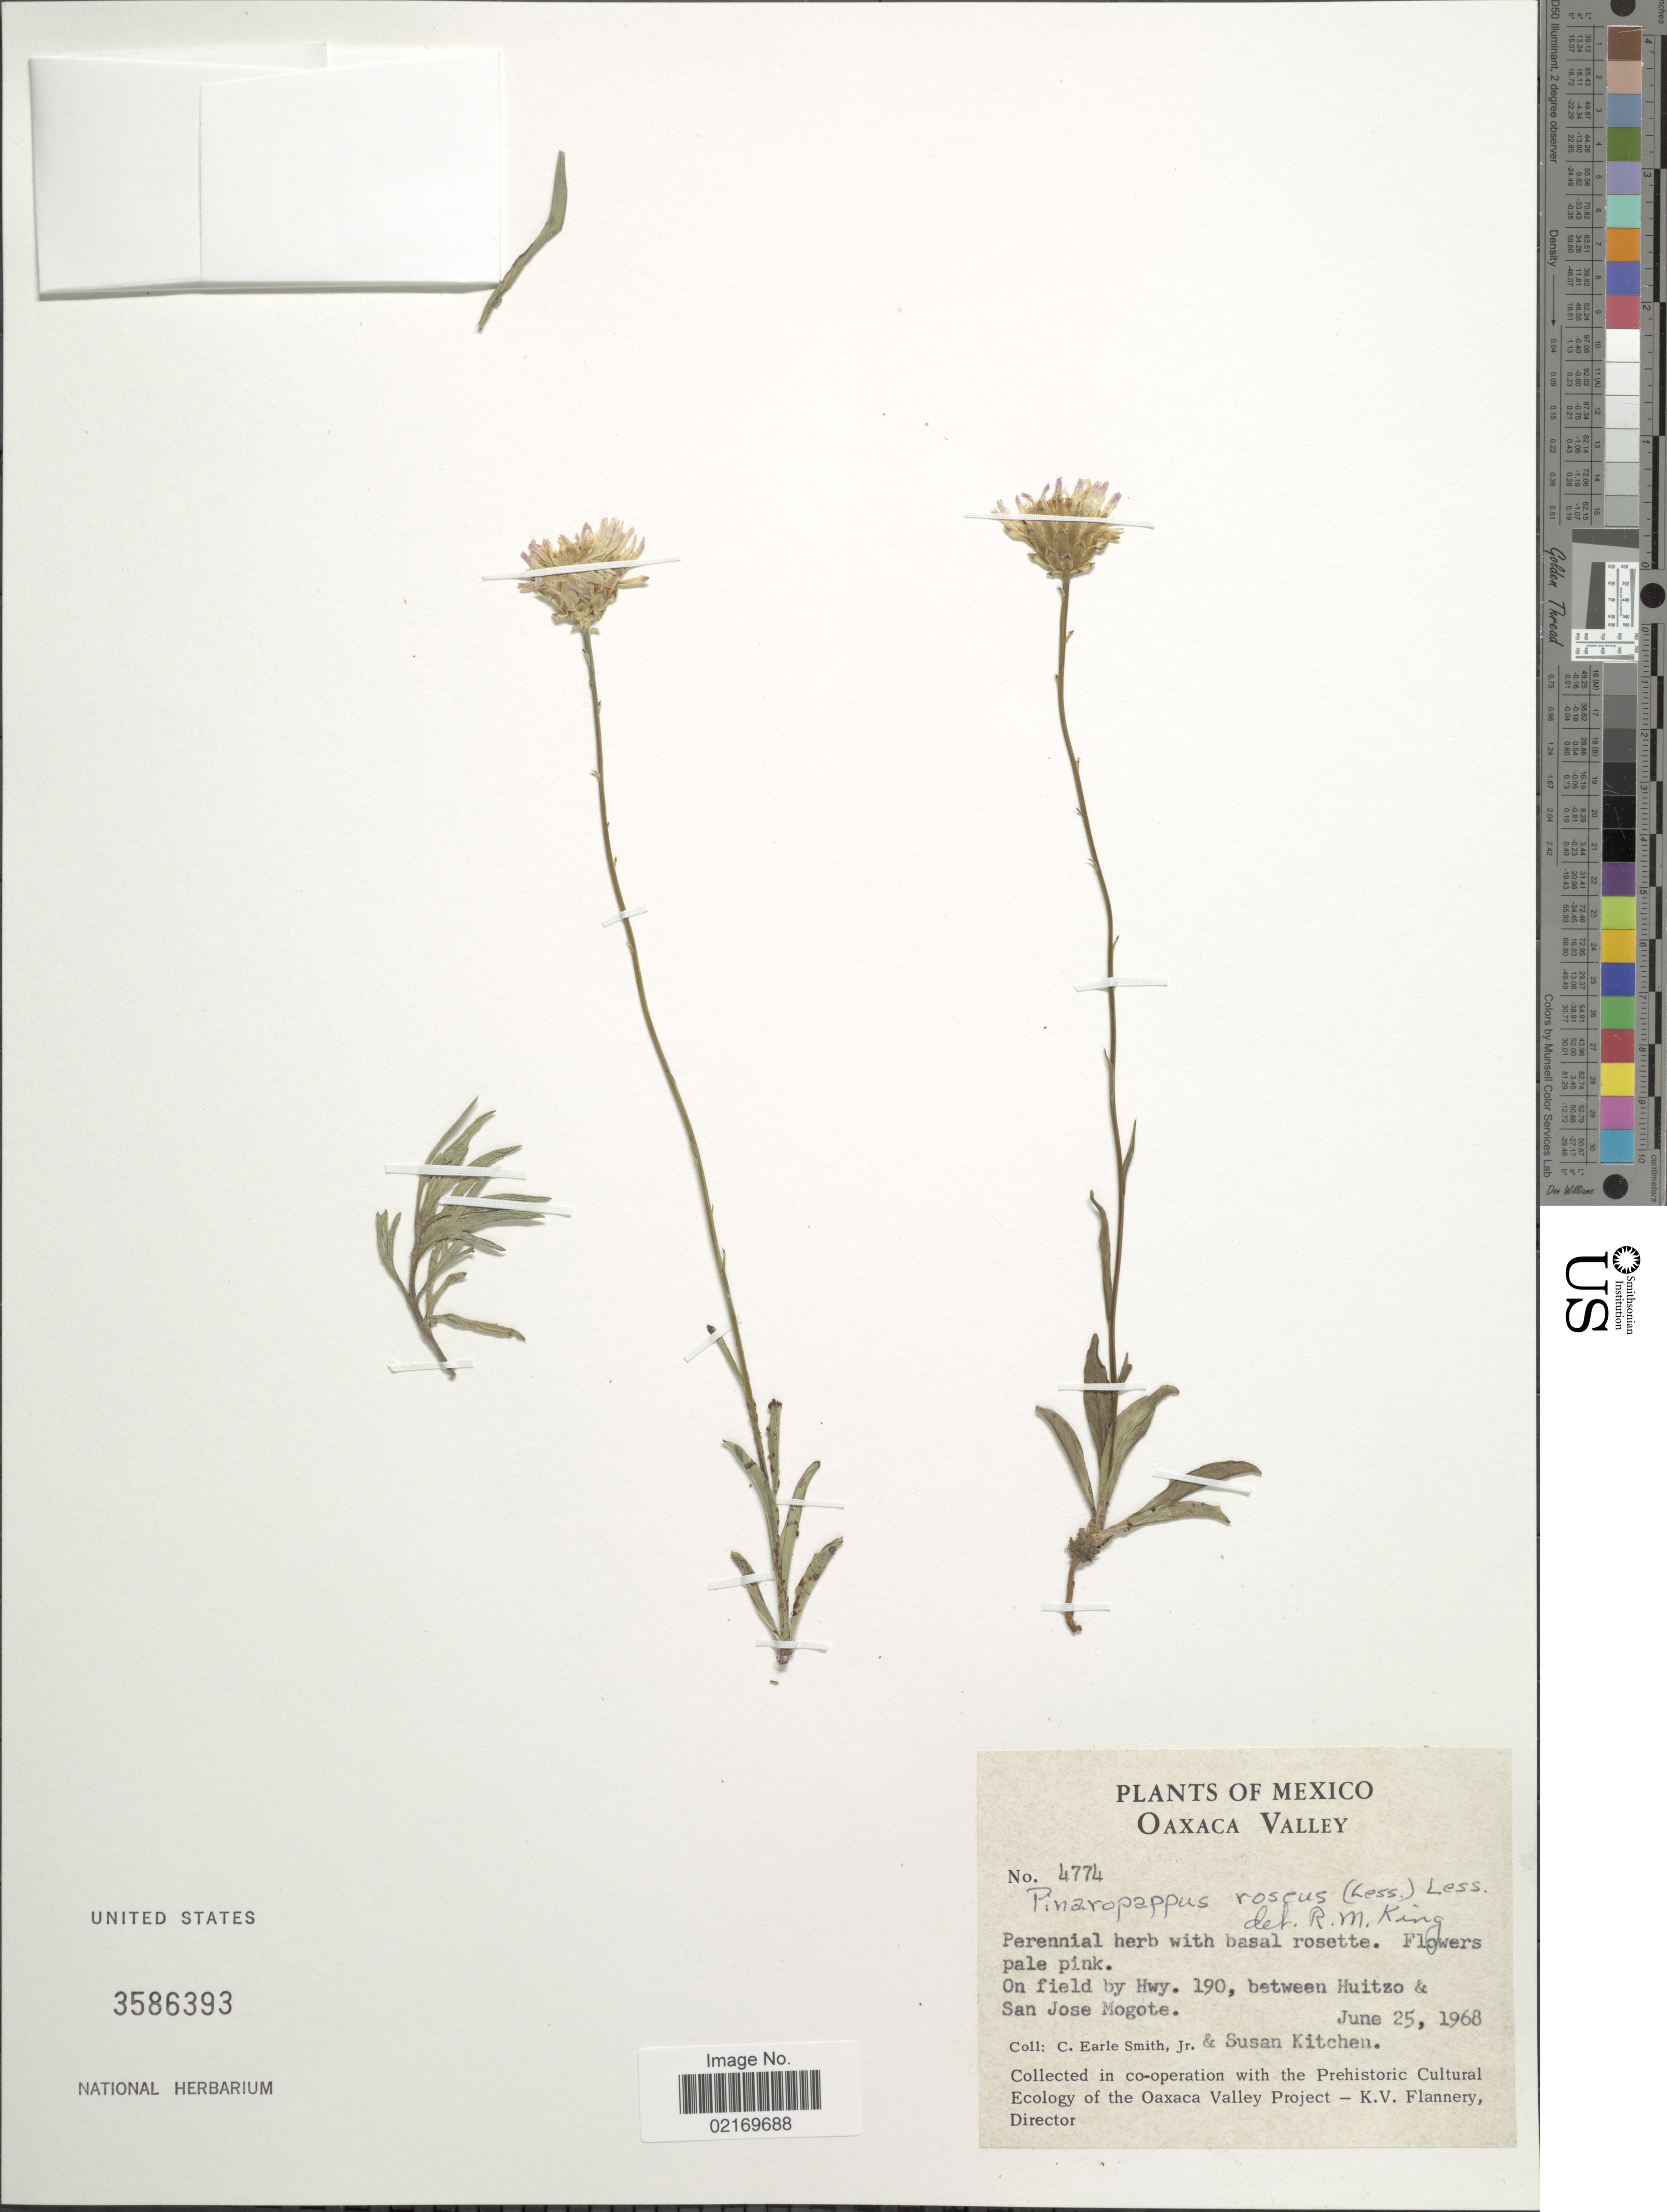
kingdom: Plantae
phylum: Tracheophyta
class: Magnoliopsida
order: Asterales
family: Asteraceae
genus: Pinaropappus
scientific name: Pinaropappus roseus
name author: Less.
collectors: C. E. Smith Jr. & S. Kitchen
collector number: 4774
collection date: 1968-06-25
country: Mexico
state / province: Oaxaca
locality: Hwy. 190, between Huitzo & San Jose Mogote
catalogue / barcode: US 3586393